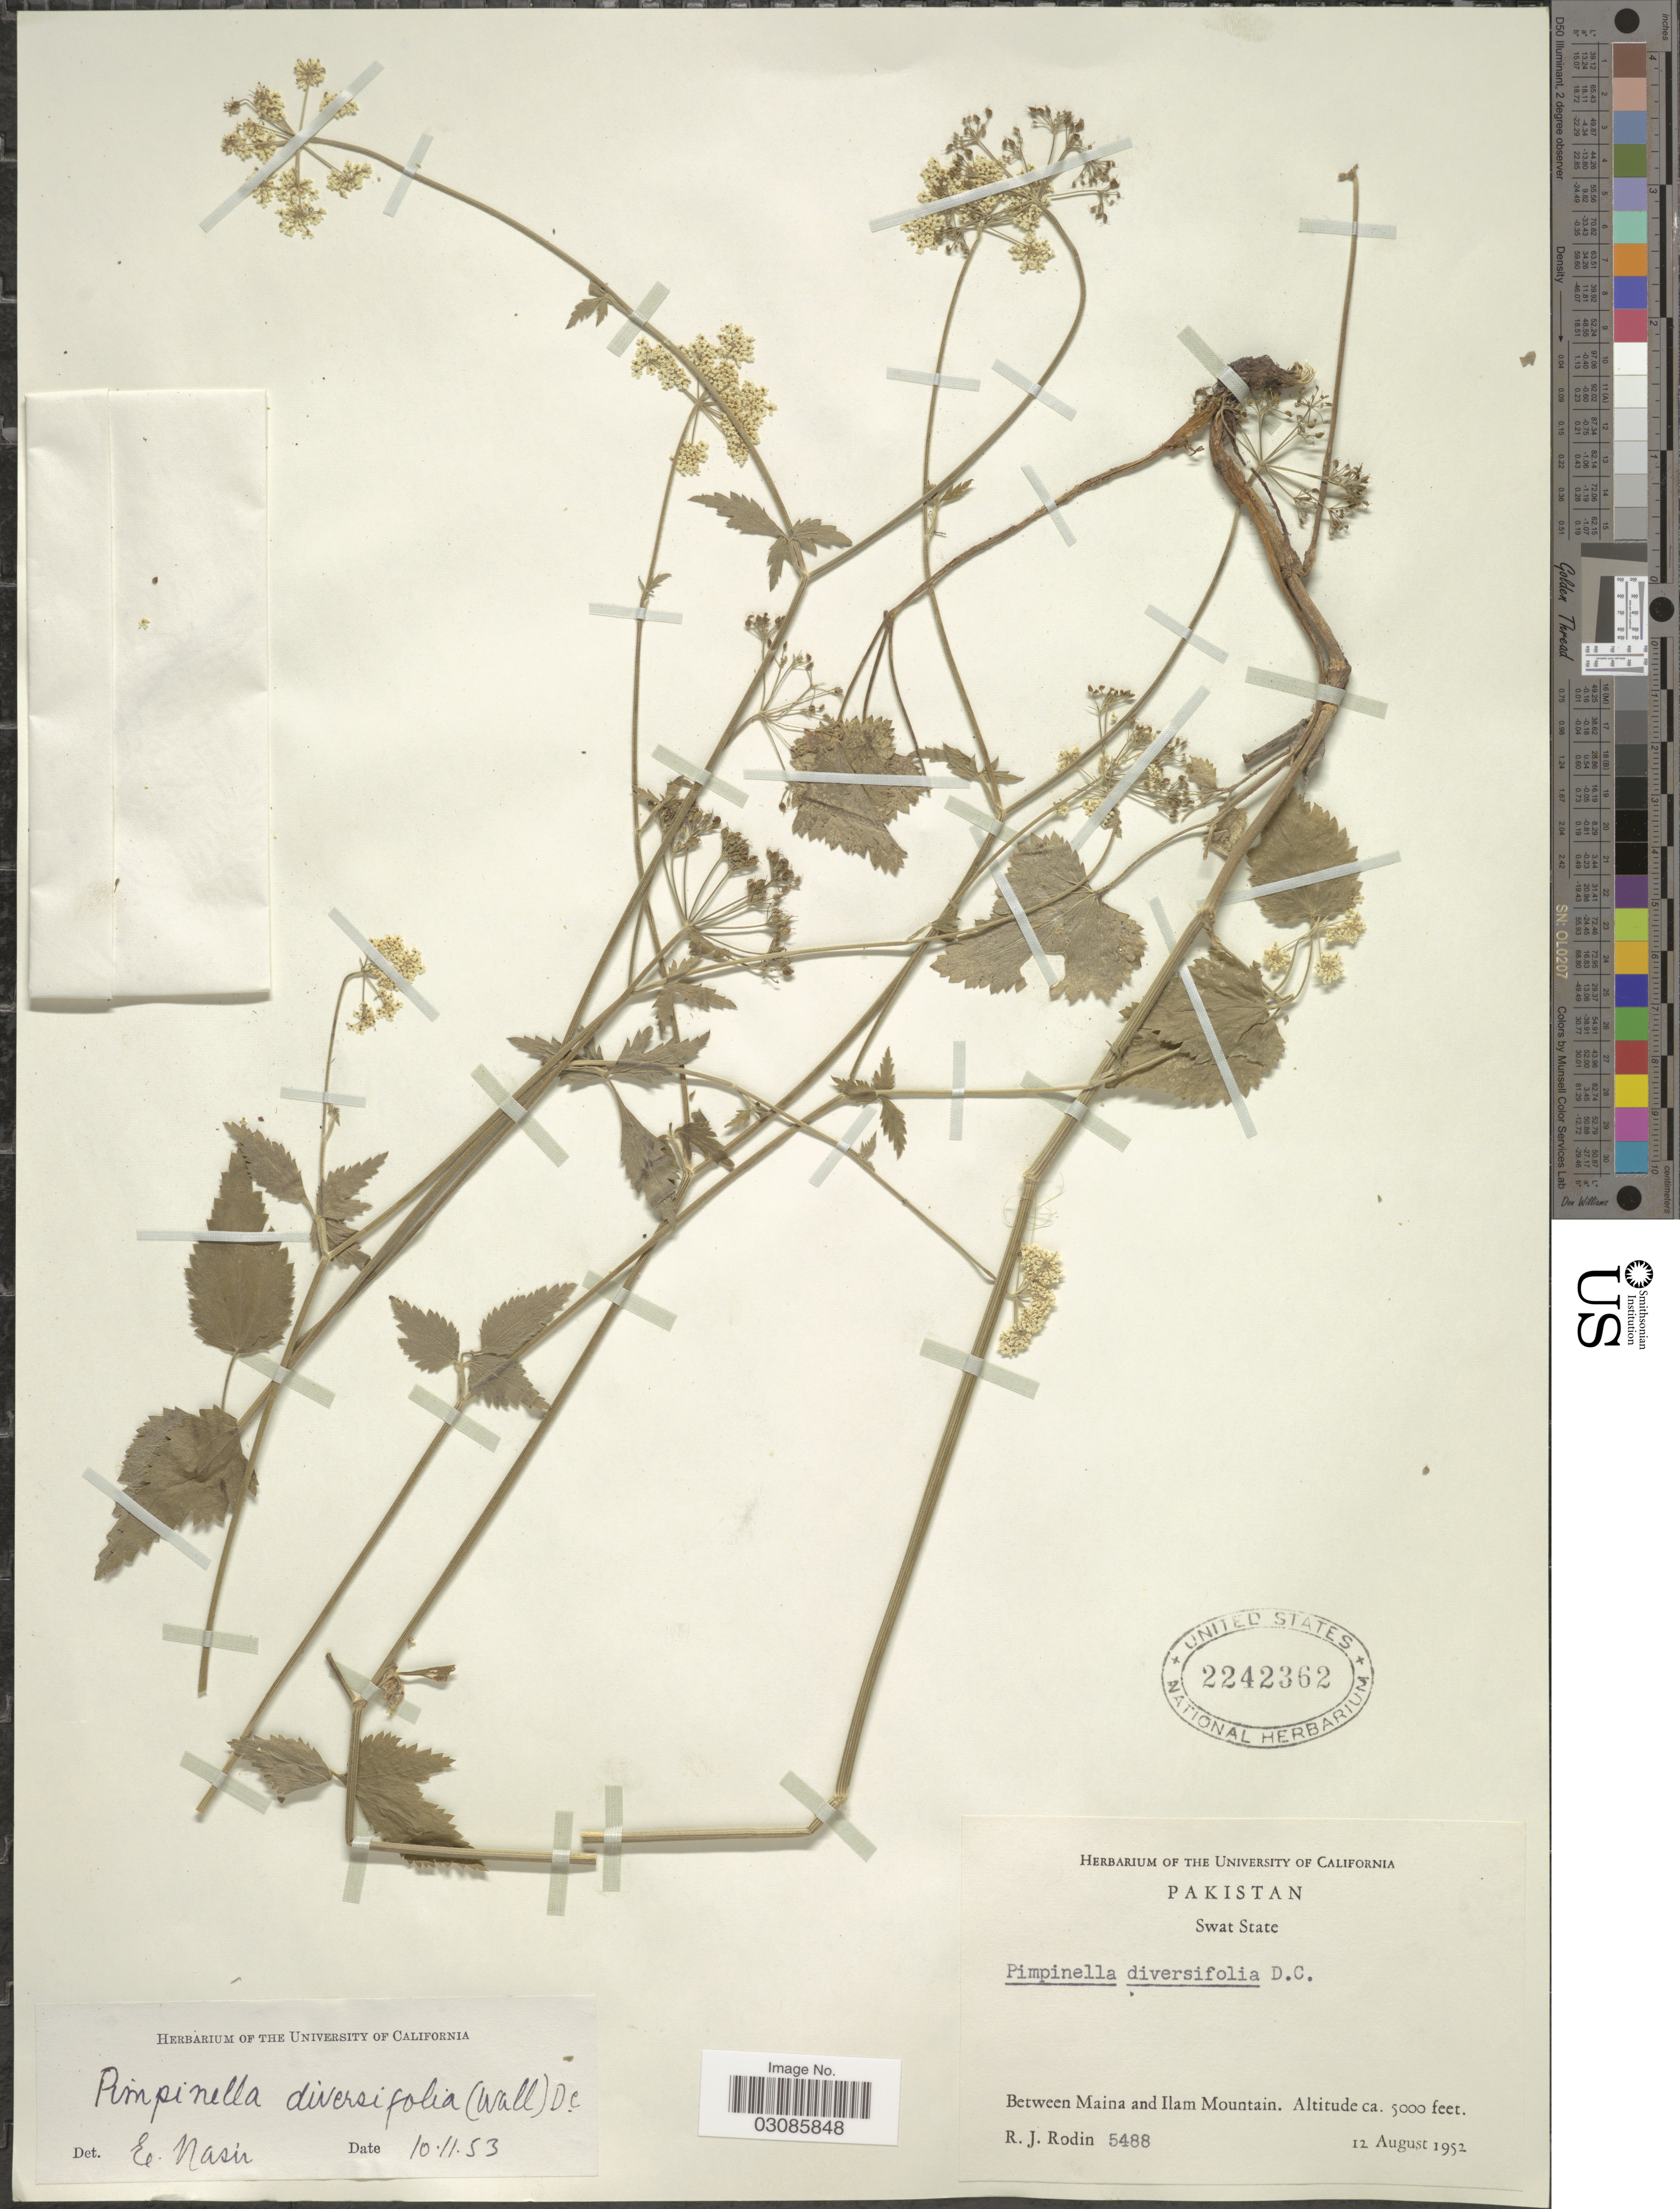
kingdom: Plantae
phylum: Tracheophyta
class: Magnoliopsida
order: Apiales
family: Apiaceae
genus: Pimpinella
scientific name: Pimpinella diversifolia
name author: DC.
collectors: R. J. Rodin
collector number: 5488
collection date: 1952-08-12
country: Pakistan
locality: Swat State. Between Maina and Ilam Mountain.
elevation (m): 1524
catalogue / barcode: US 2242362